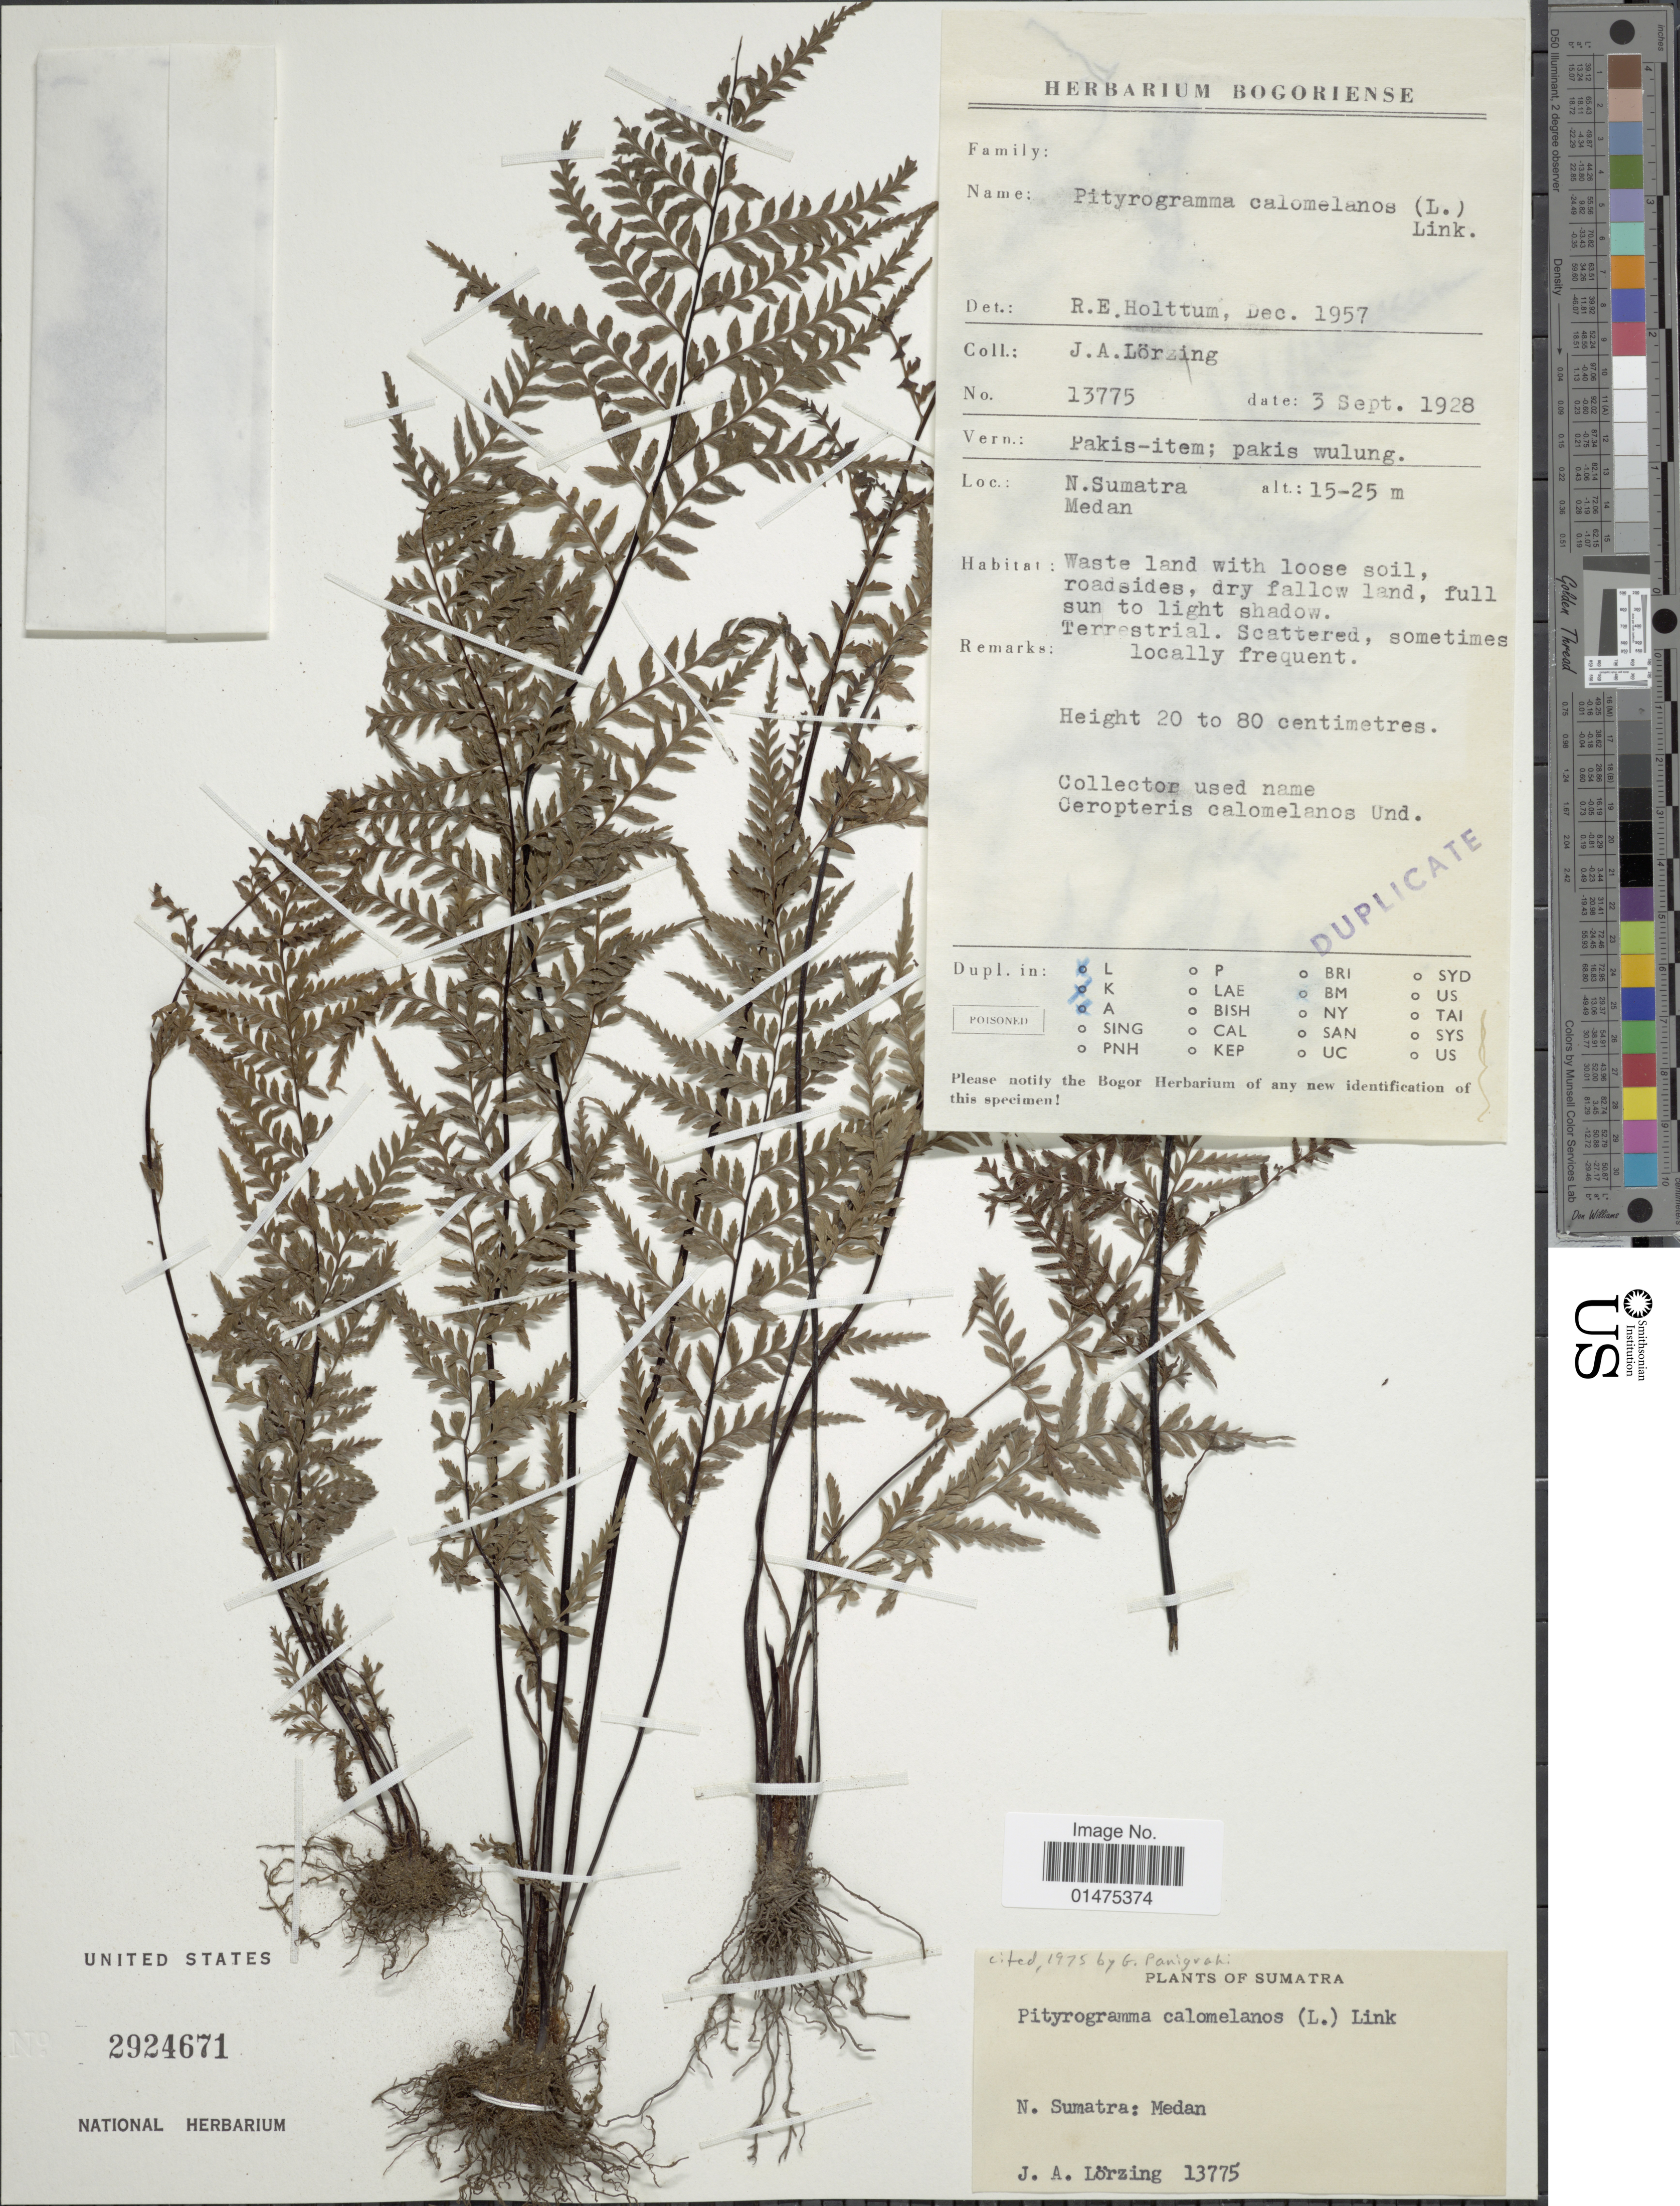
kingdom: Plantae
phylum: Tracheophyta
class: Polypodiopsida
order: Polypodiales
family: Pteridaceae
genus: Pityrogramma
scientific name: Pityrogramma calomelanos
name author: (L.) Link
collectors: J. Lorzing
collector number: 13775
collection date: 1928-09-03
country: Indonesia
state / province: Sumatra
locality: N.Sumatra, Medan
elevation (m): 15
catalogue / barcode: US 2924671